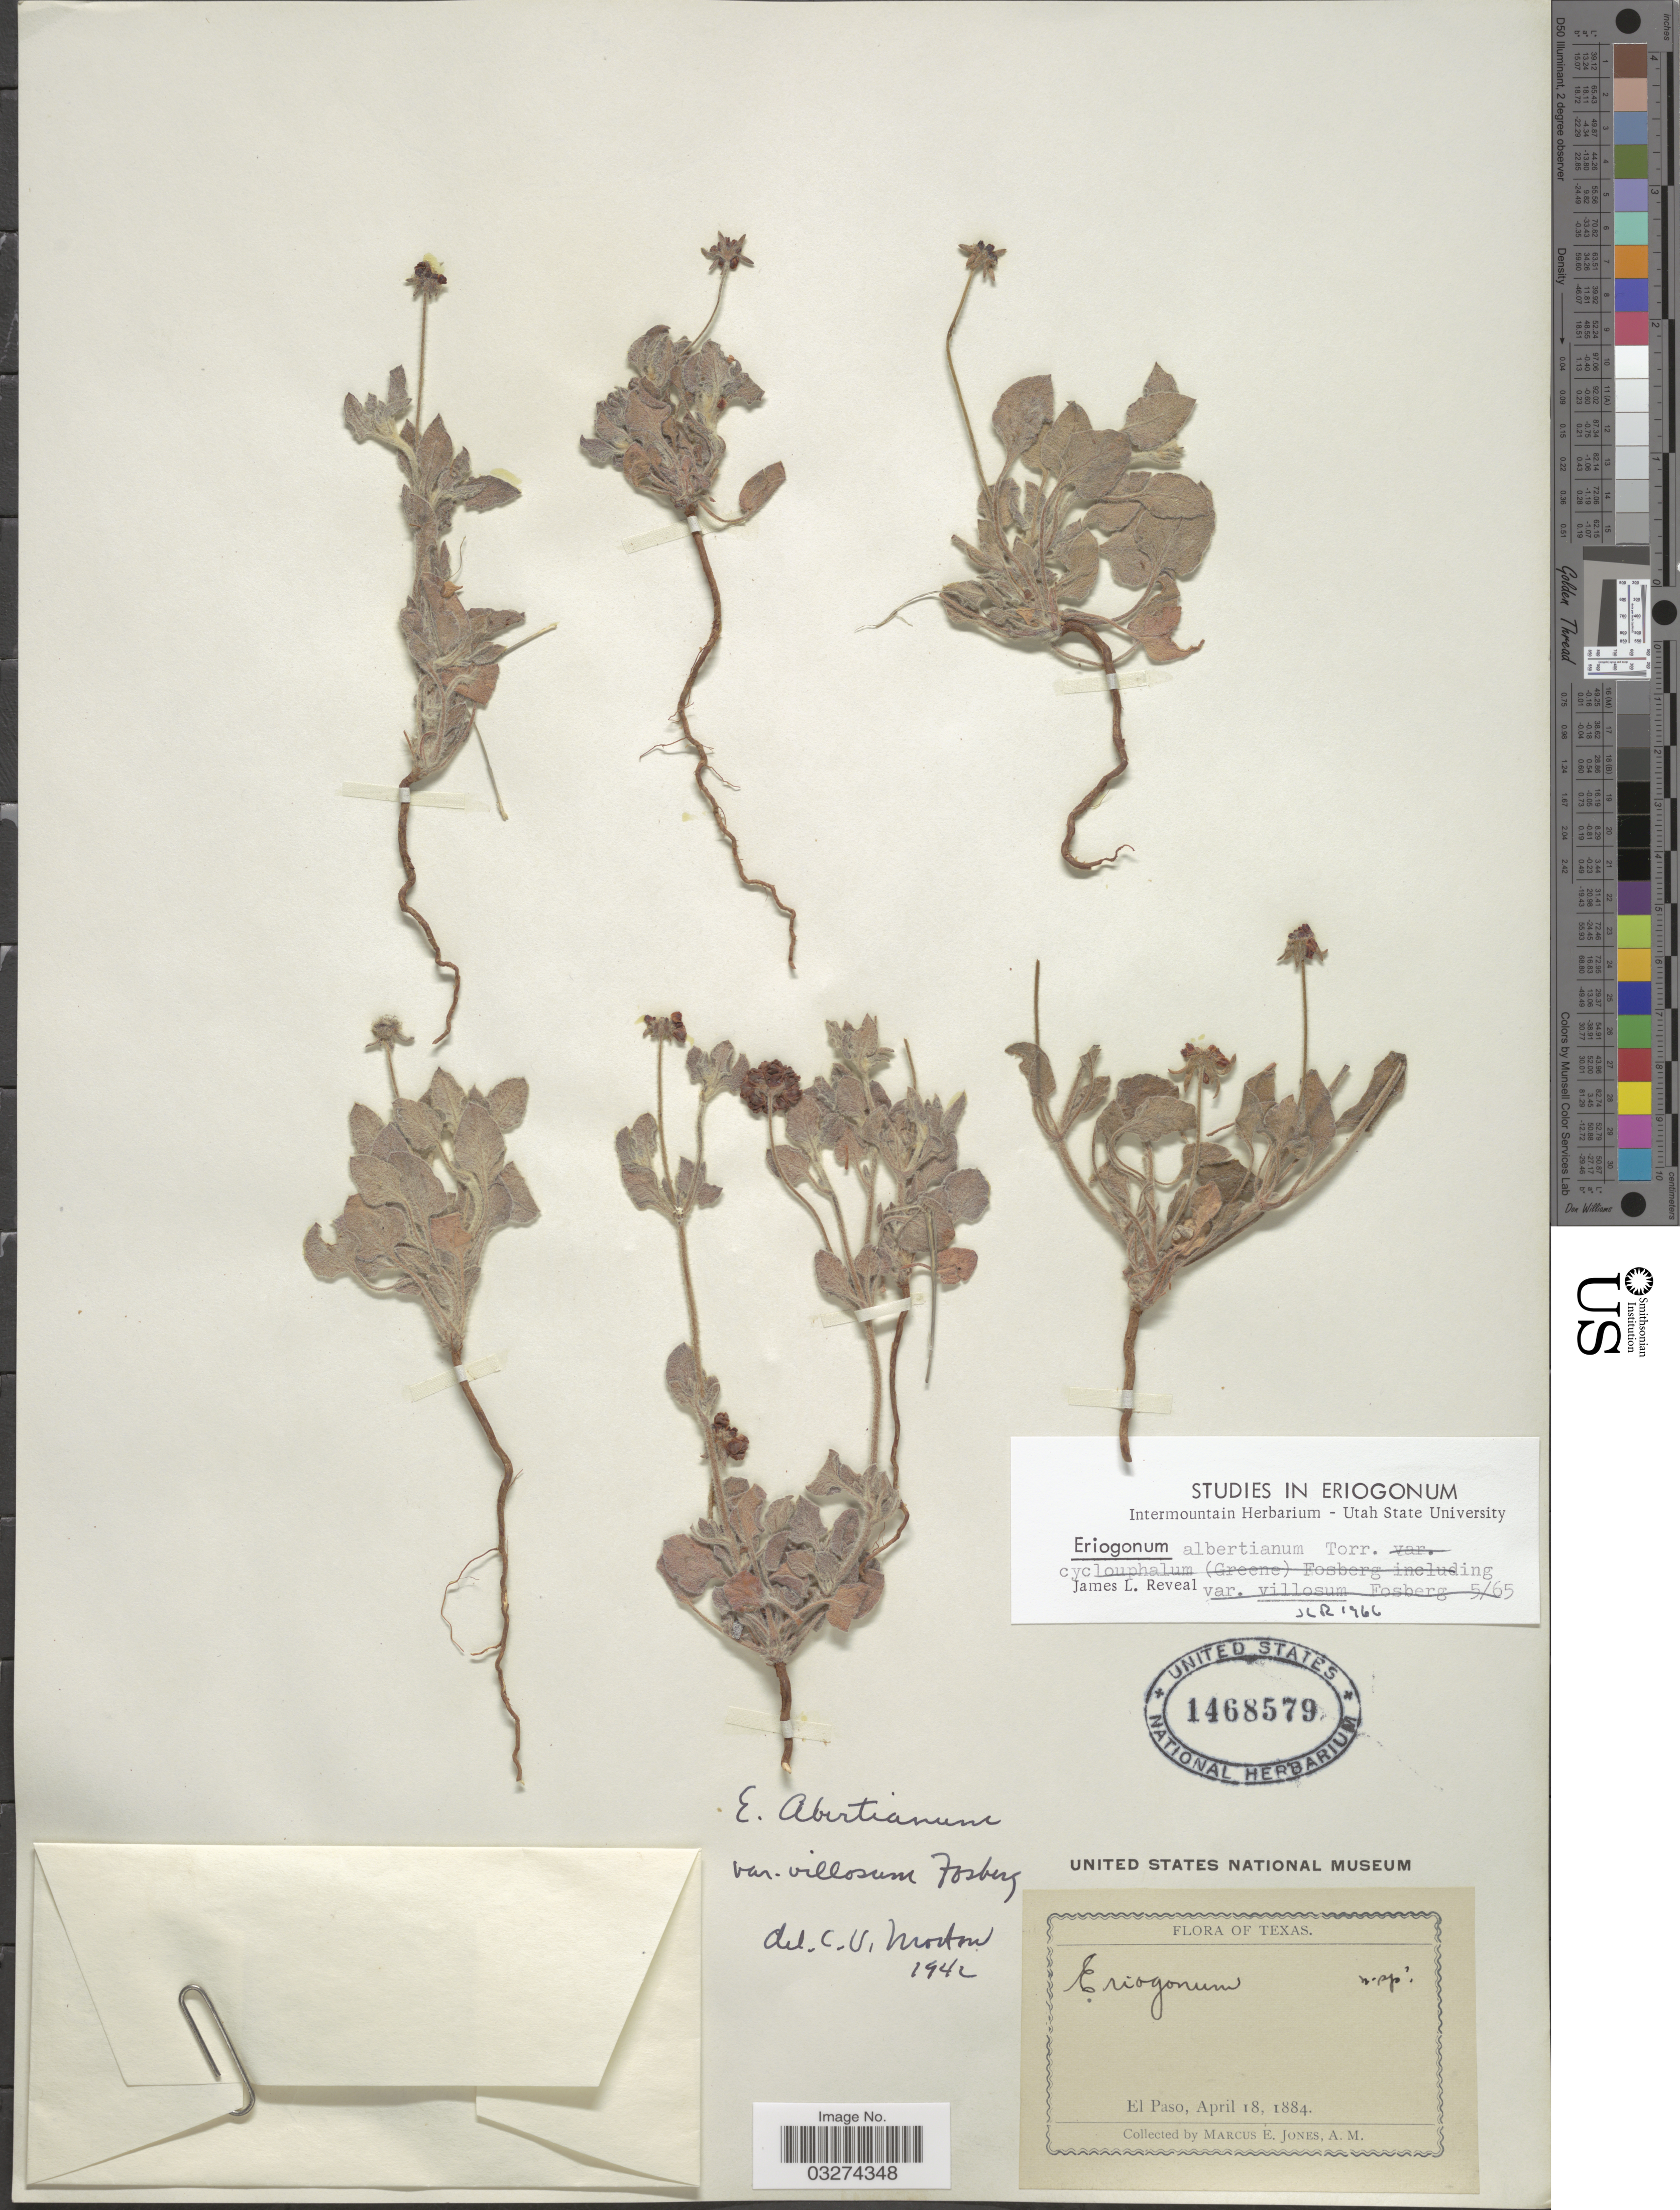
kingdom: Plantae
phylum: Tracheophyta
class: Magnoliopsida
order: Caryophyllales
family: Polygonaceae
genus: Eriogonum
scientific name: Eriogonum abertianum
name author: Torr.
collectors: M. E. Jones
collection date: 1884-04-18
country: United States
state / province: Texas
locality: El Paso.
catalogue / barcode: US 1468579